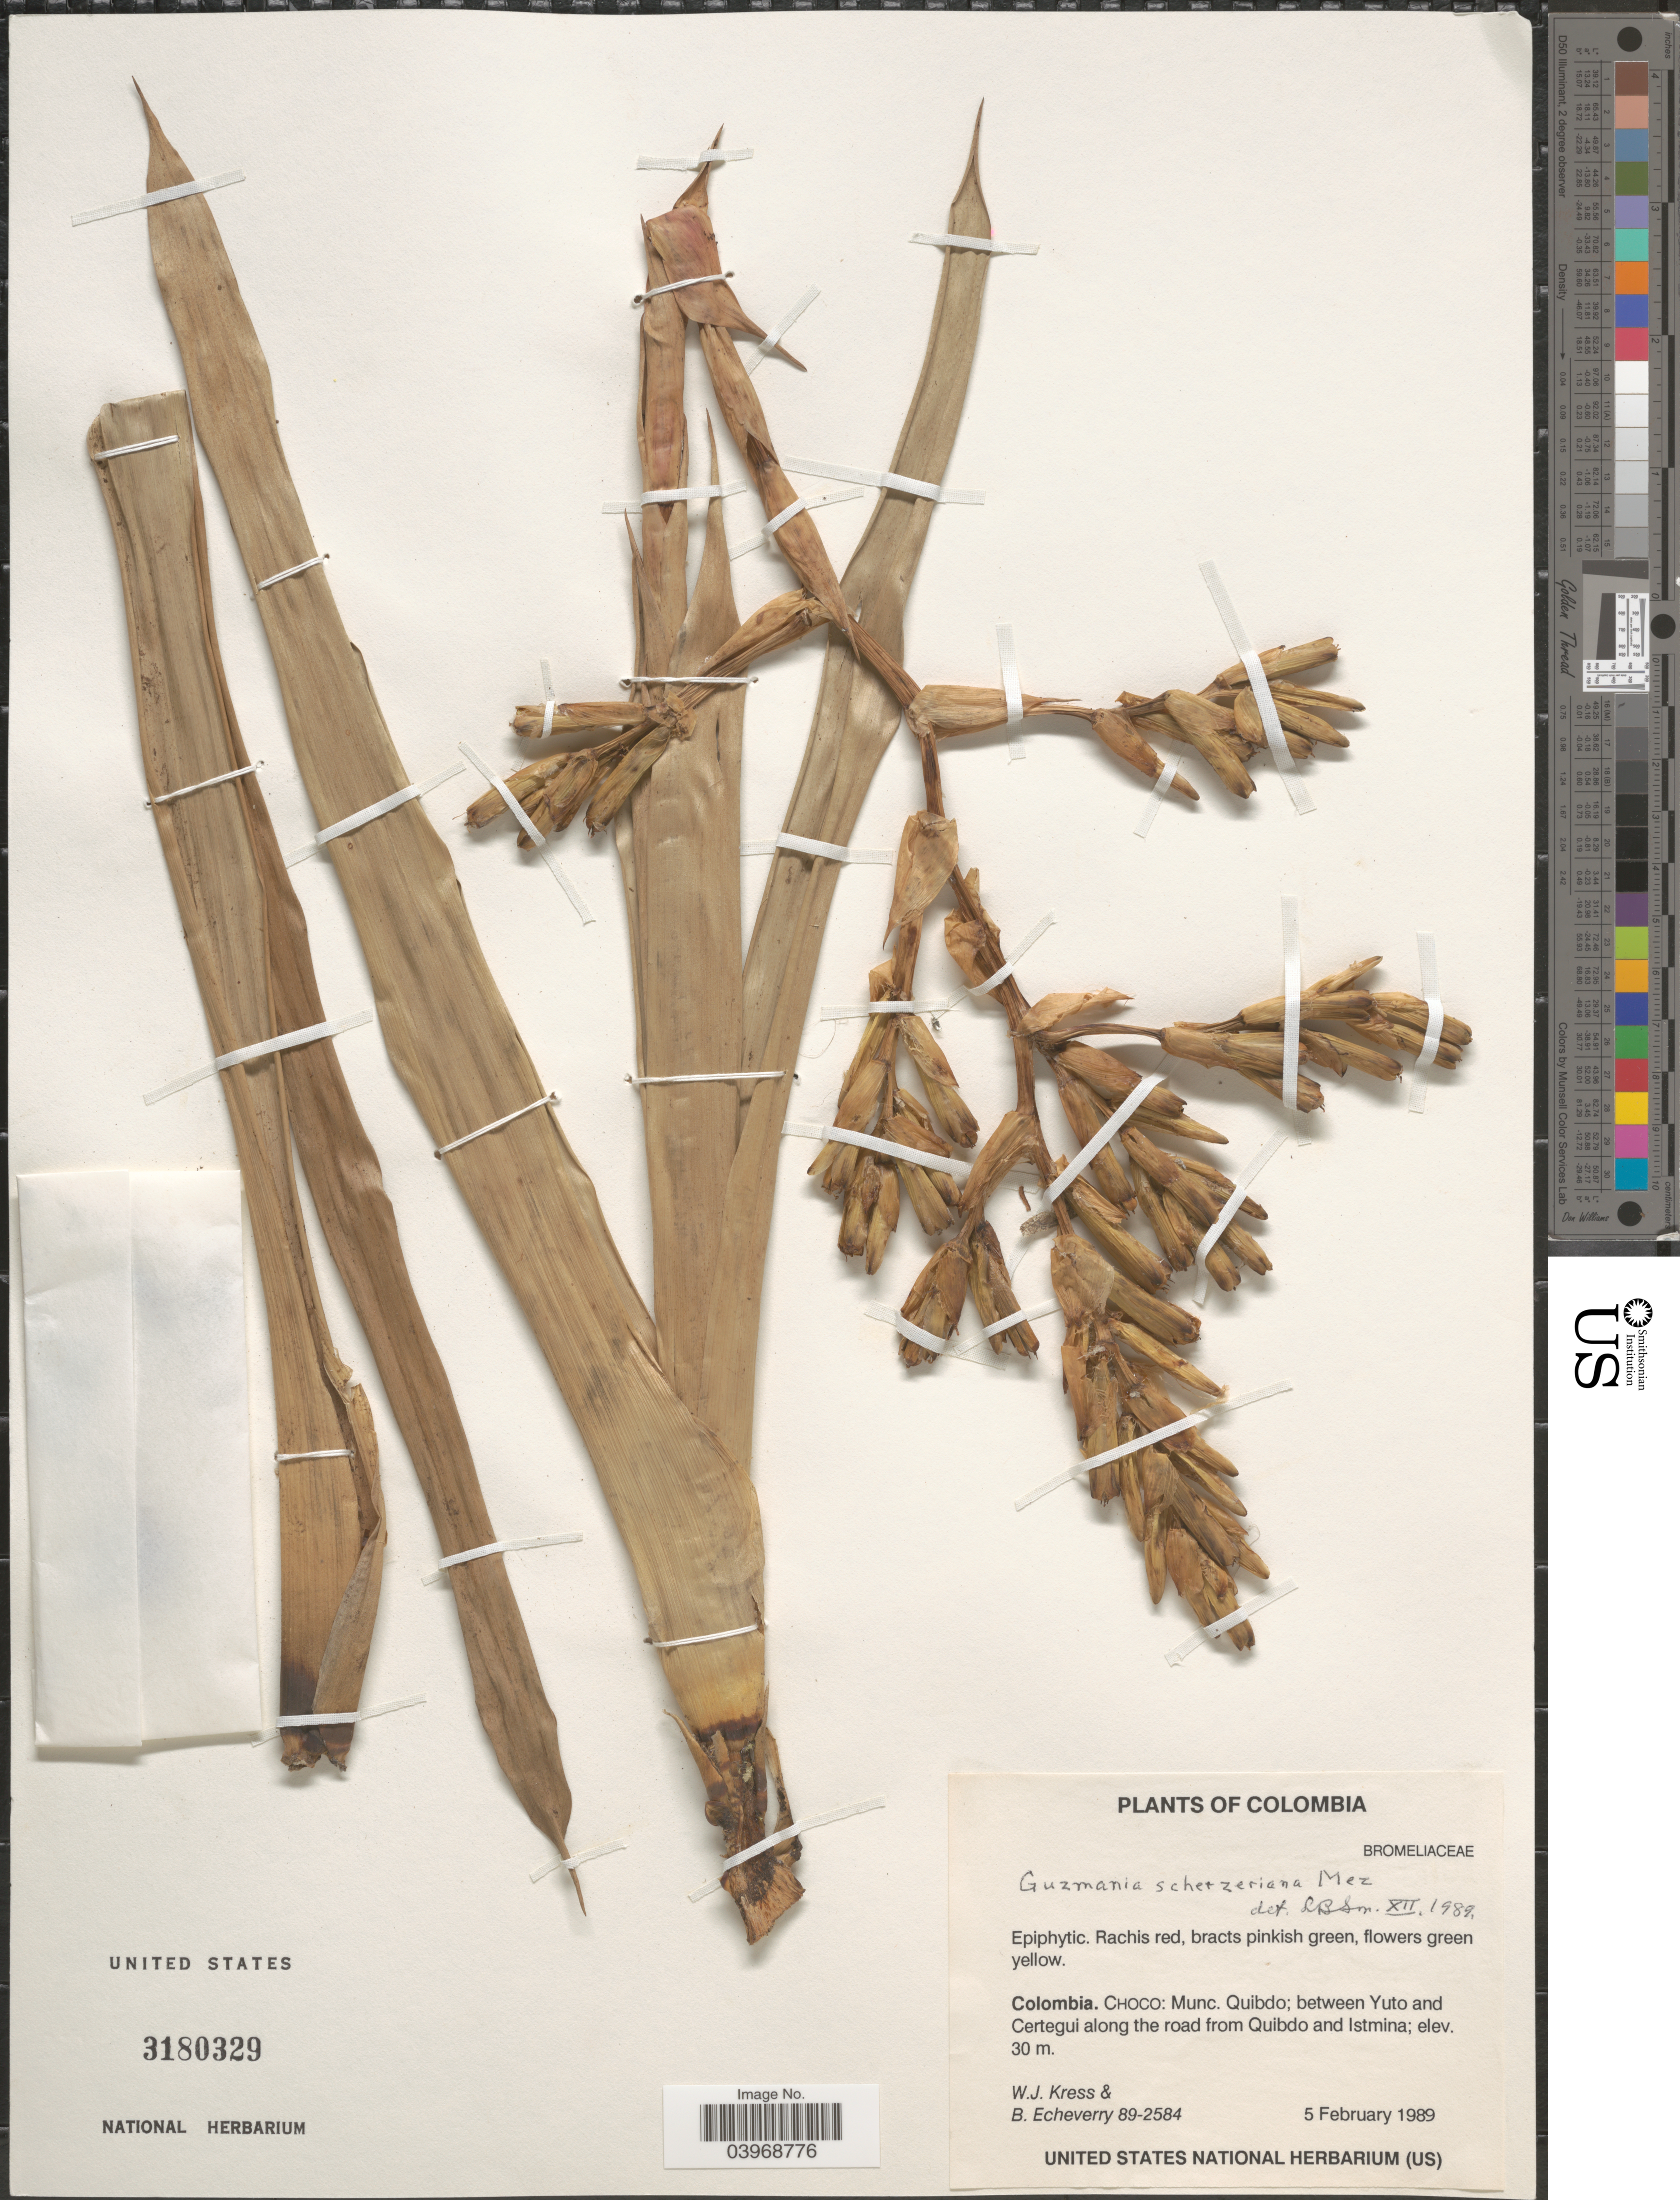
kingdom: Plantae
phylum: Tracheophyta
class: Liliopsida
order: Poales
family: Bromeliaceae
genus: Guzmania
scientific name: Guzmania scherzeriana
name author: Mez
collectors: W. J. Kress & B. Echeverry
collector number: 89-2584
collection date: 1989-02-05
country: Colombia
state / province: Chocó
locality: Munc. Quibdo; between Yuto and Certegui along the road from Quibdo and Istmina.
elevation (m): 30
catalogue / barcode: US 3180329